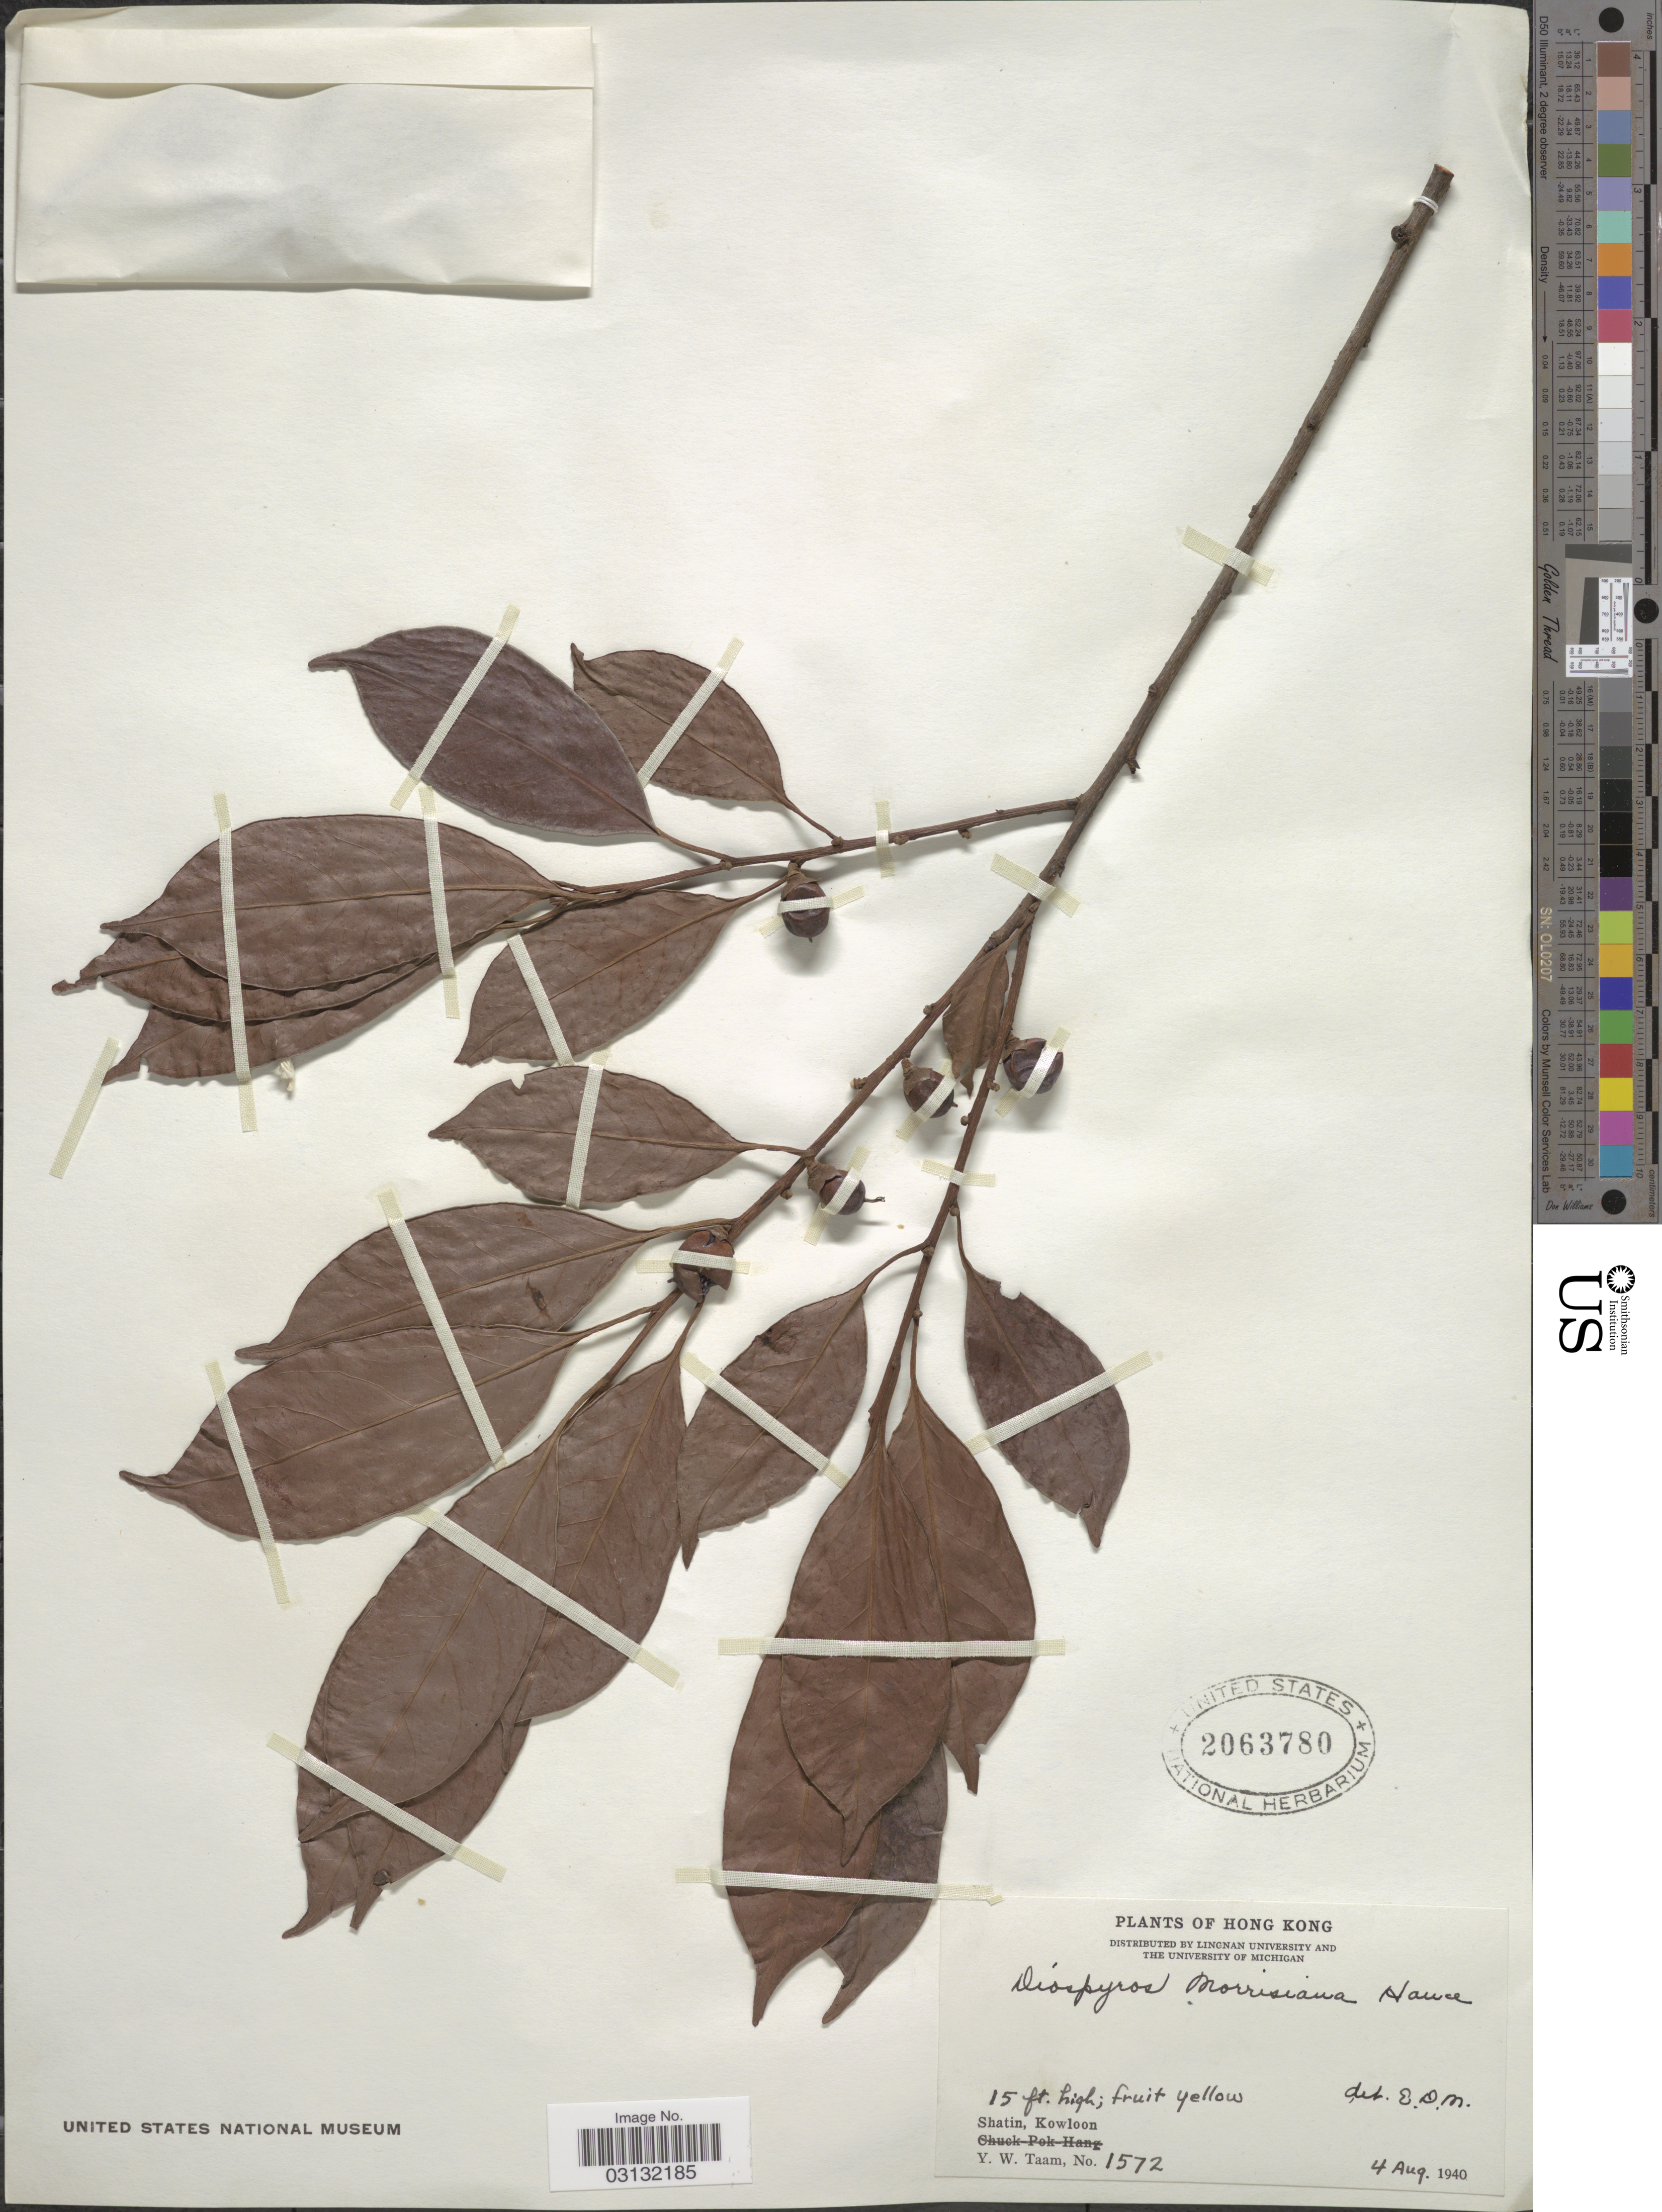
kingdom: Plantae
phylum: Tracheophyta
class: Magnoliopsida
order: Ericales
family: Ebenaceae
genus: Diospyros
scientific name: Diospyros morrisiana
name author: Hance in Walp.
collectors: Y. W. Taam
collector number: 1572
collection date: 1940-08-04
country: China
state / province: Hong Kong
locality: Shatin, Kowloon.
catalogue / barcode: US 2063780